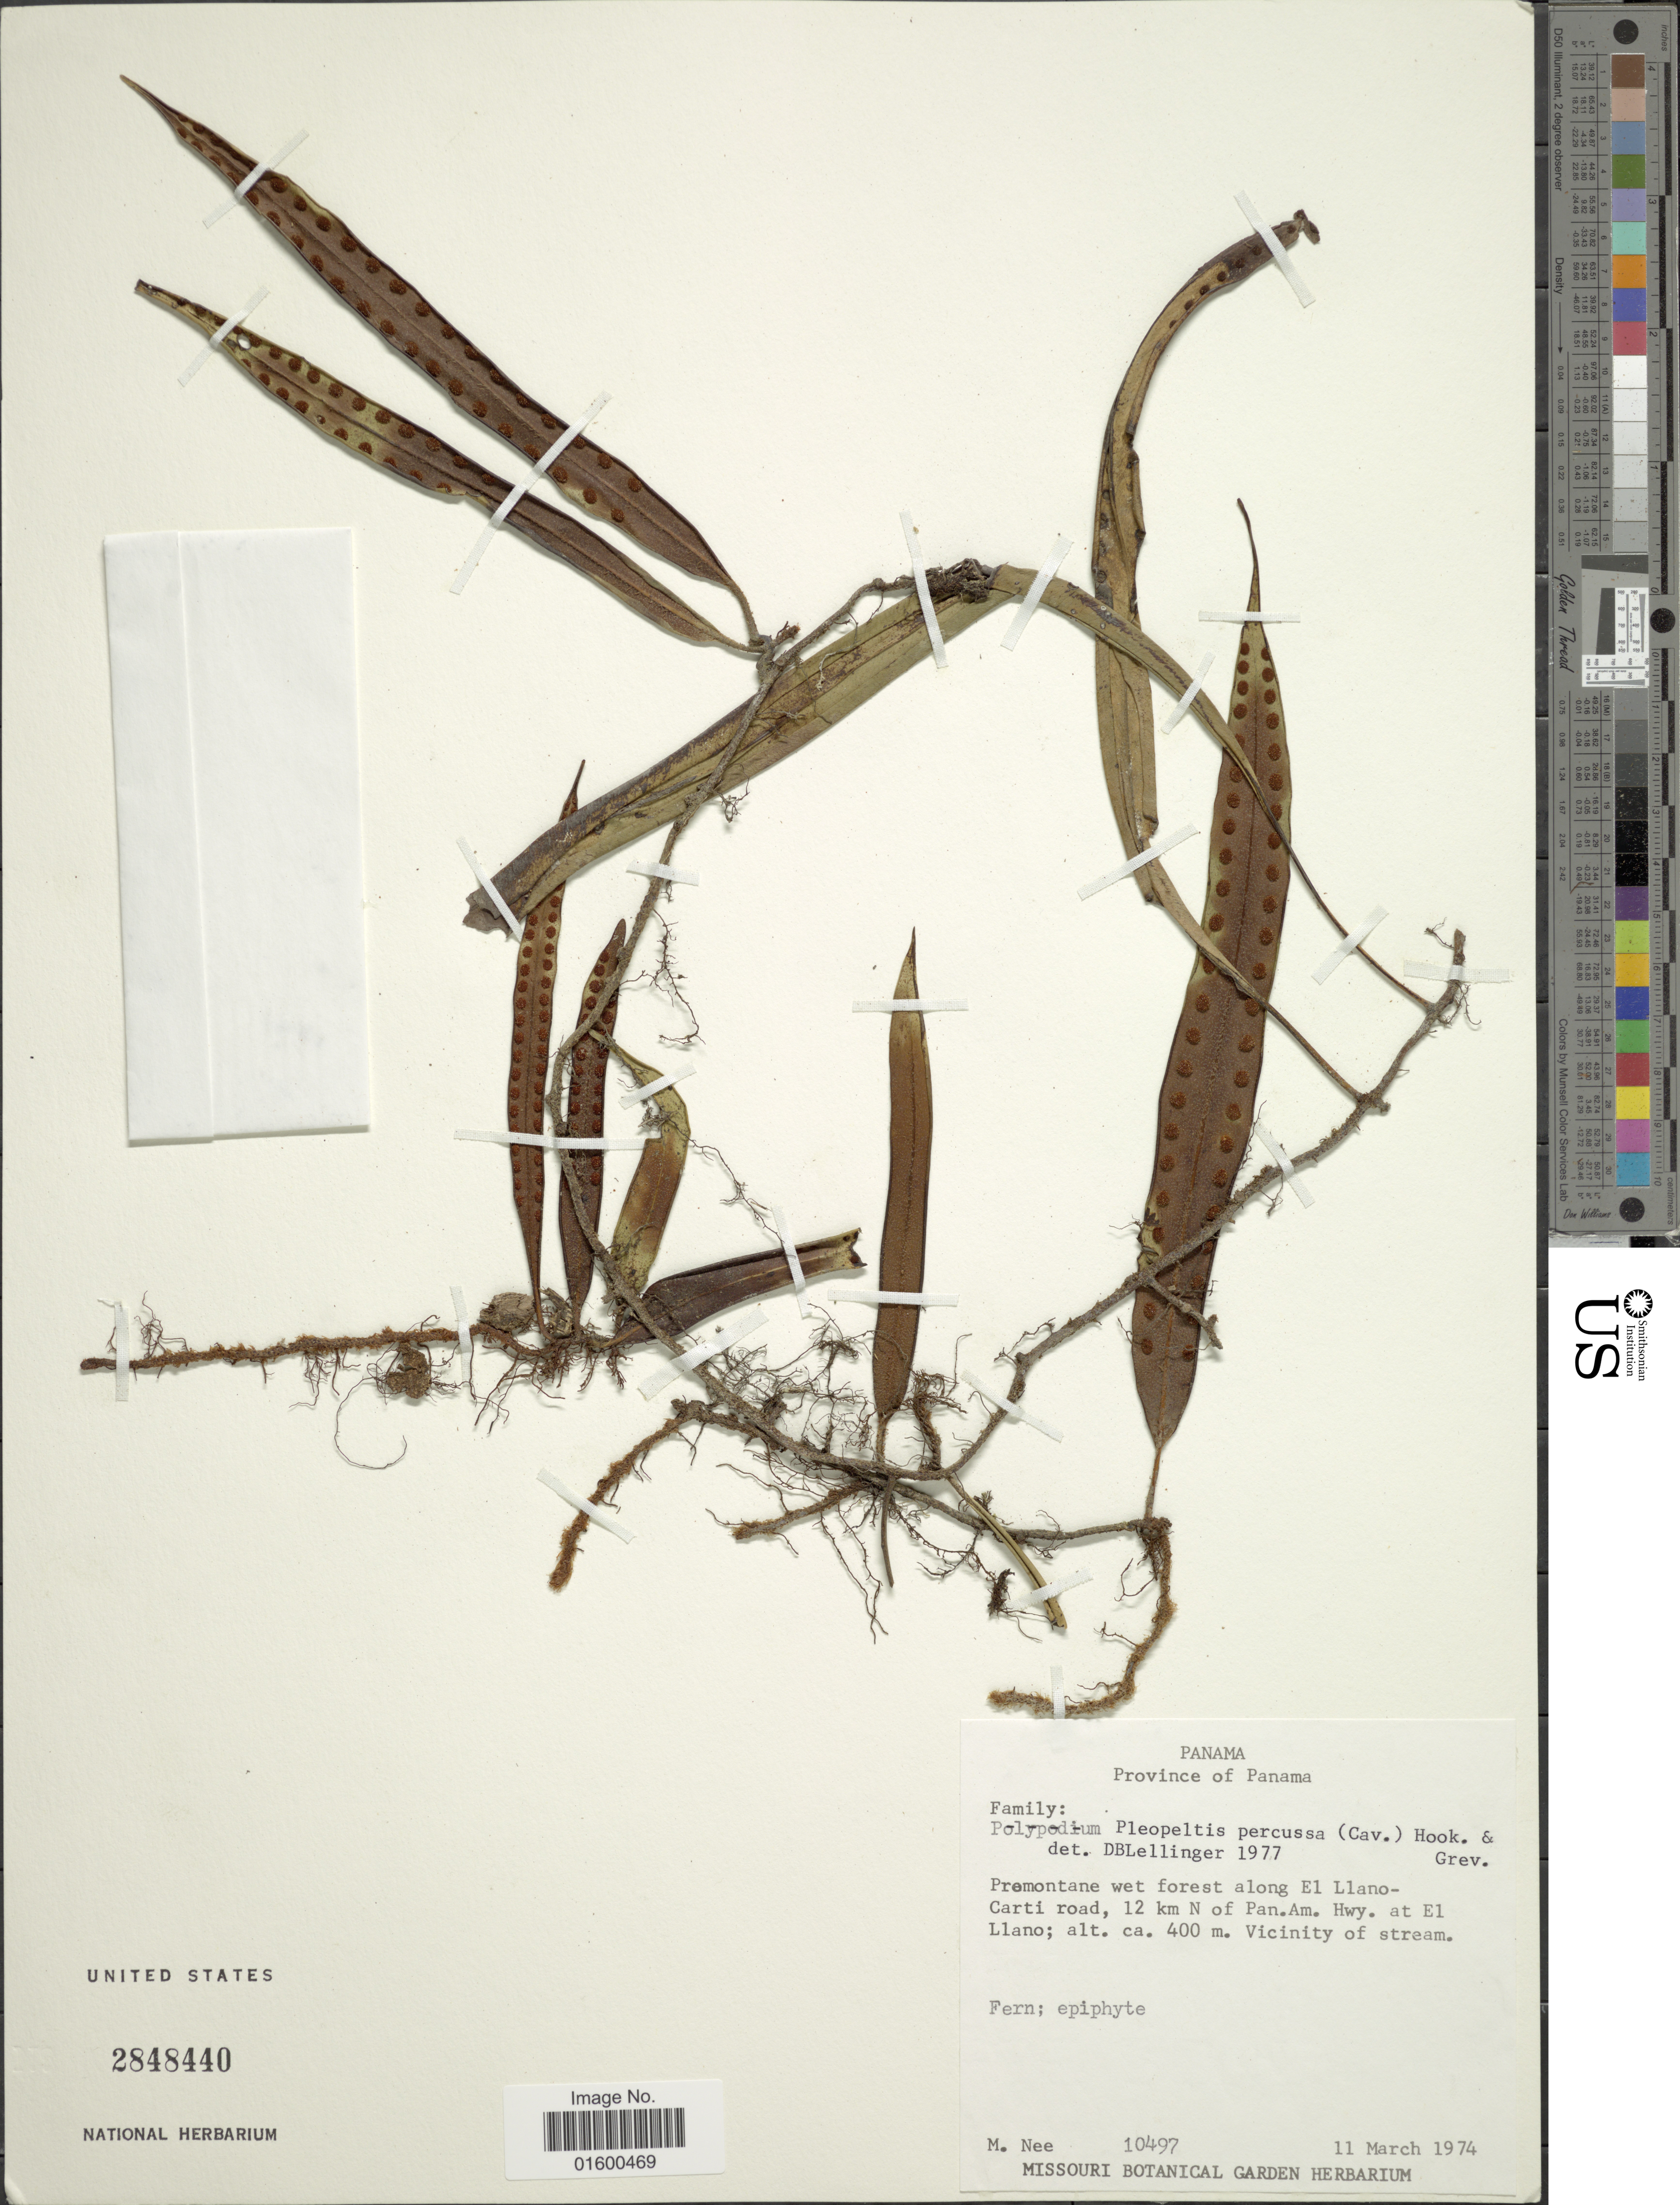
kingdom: Plantae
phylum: Tracheophyta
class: Polypodiopsida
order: Polypodiales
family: Polypodiaceae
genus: Microgramma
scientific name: Microgramma percussa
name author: (Cav.) de la Sota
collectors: M. Nee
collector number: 10497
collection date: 1974-03-11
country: Panama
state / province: Panamá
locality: Province of Panama, Premontane wet forest along El Llano-Carti road, 12 km N of Pan. Am. Hwy. at El Llano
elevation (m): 400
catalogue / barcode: US 2848440